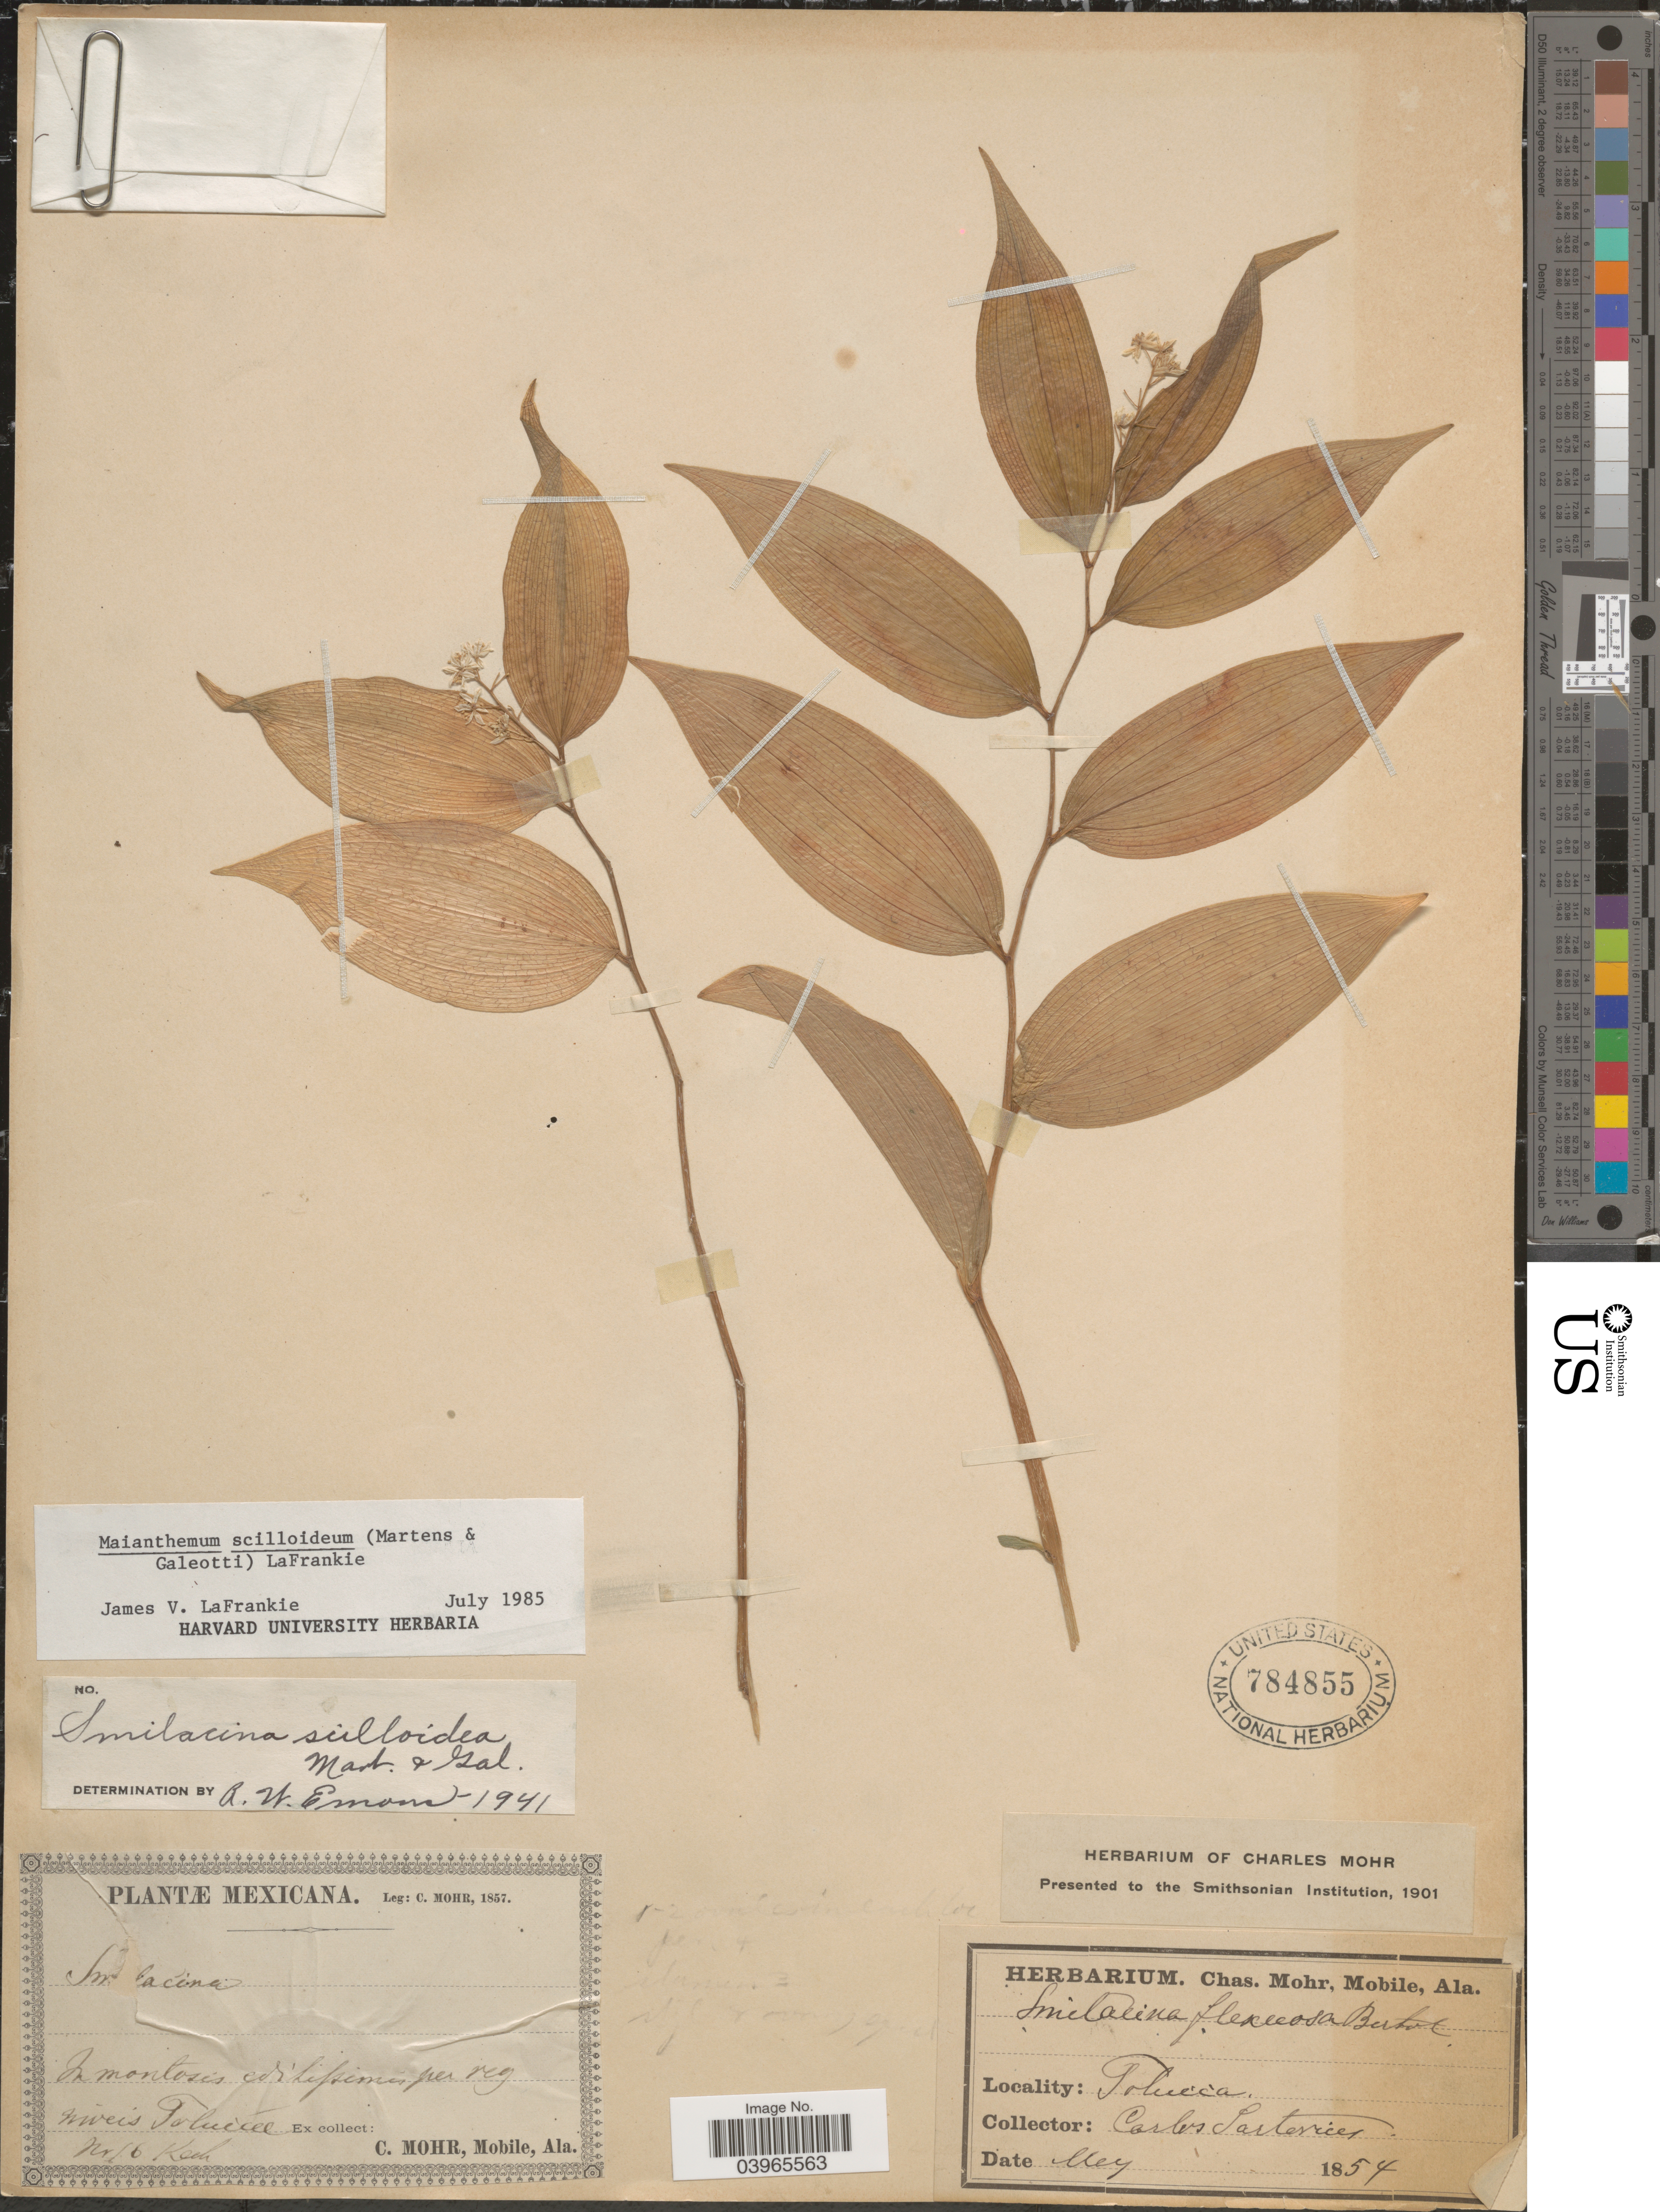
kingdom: Plantae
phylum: Tracheophyta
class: Liliopsida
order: Asparagales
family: Asparagaceae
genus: Maianthemum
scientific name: Maianthemum scilloideum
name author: (M. Martens & Galeotti) LaFrankie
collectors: Mohr, C. T. (herbarium) & C. Sarterices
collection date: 1854-05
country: Mexico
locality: In montosis edilissimes per reg niveis Tolucca. Tolucca.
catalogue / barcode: US 784855